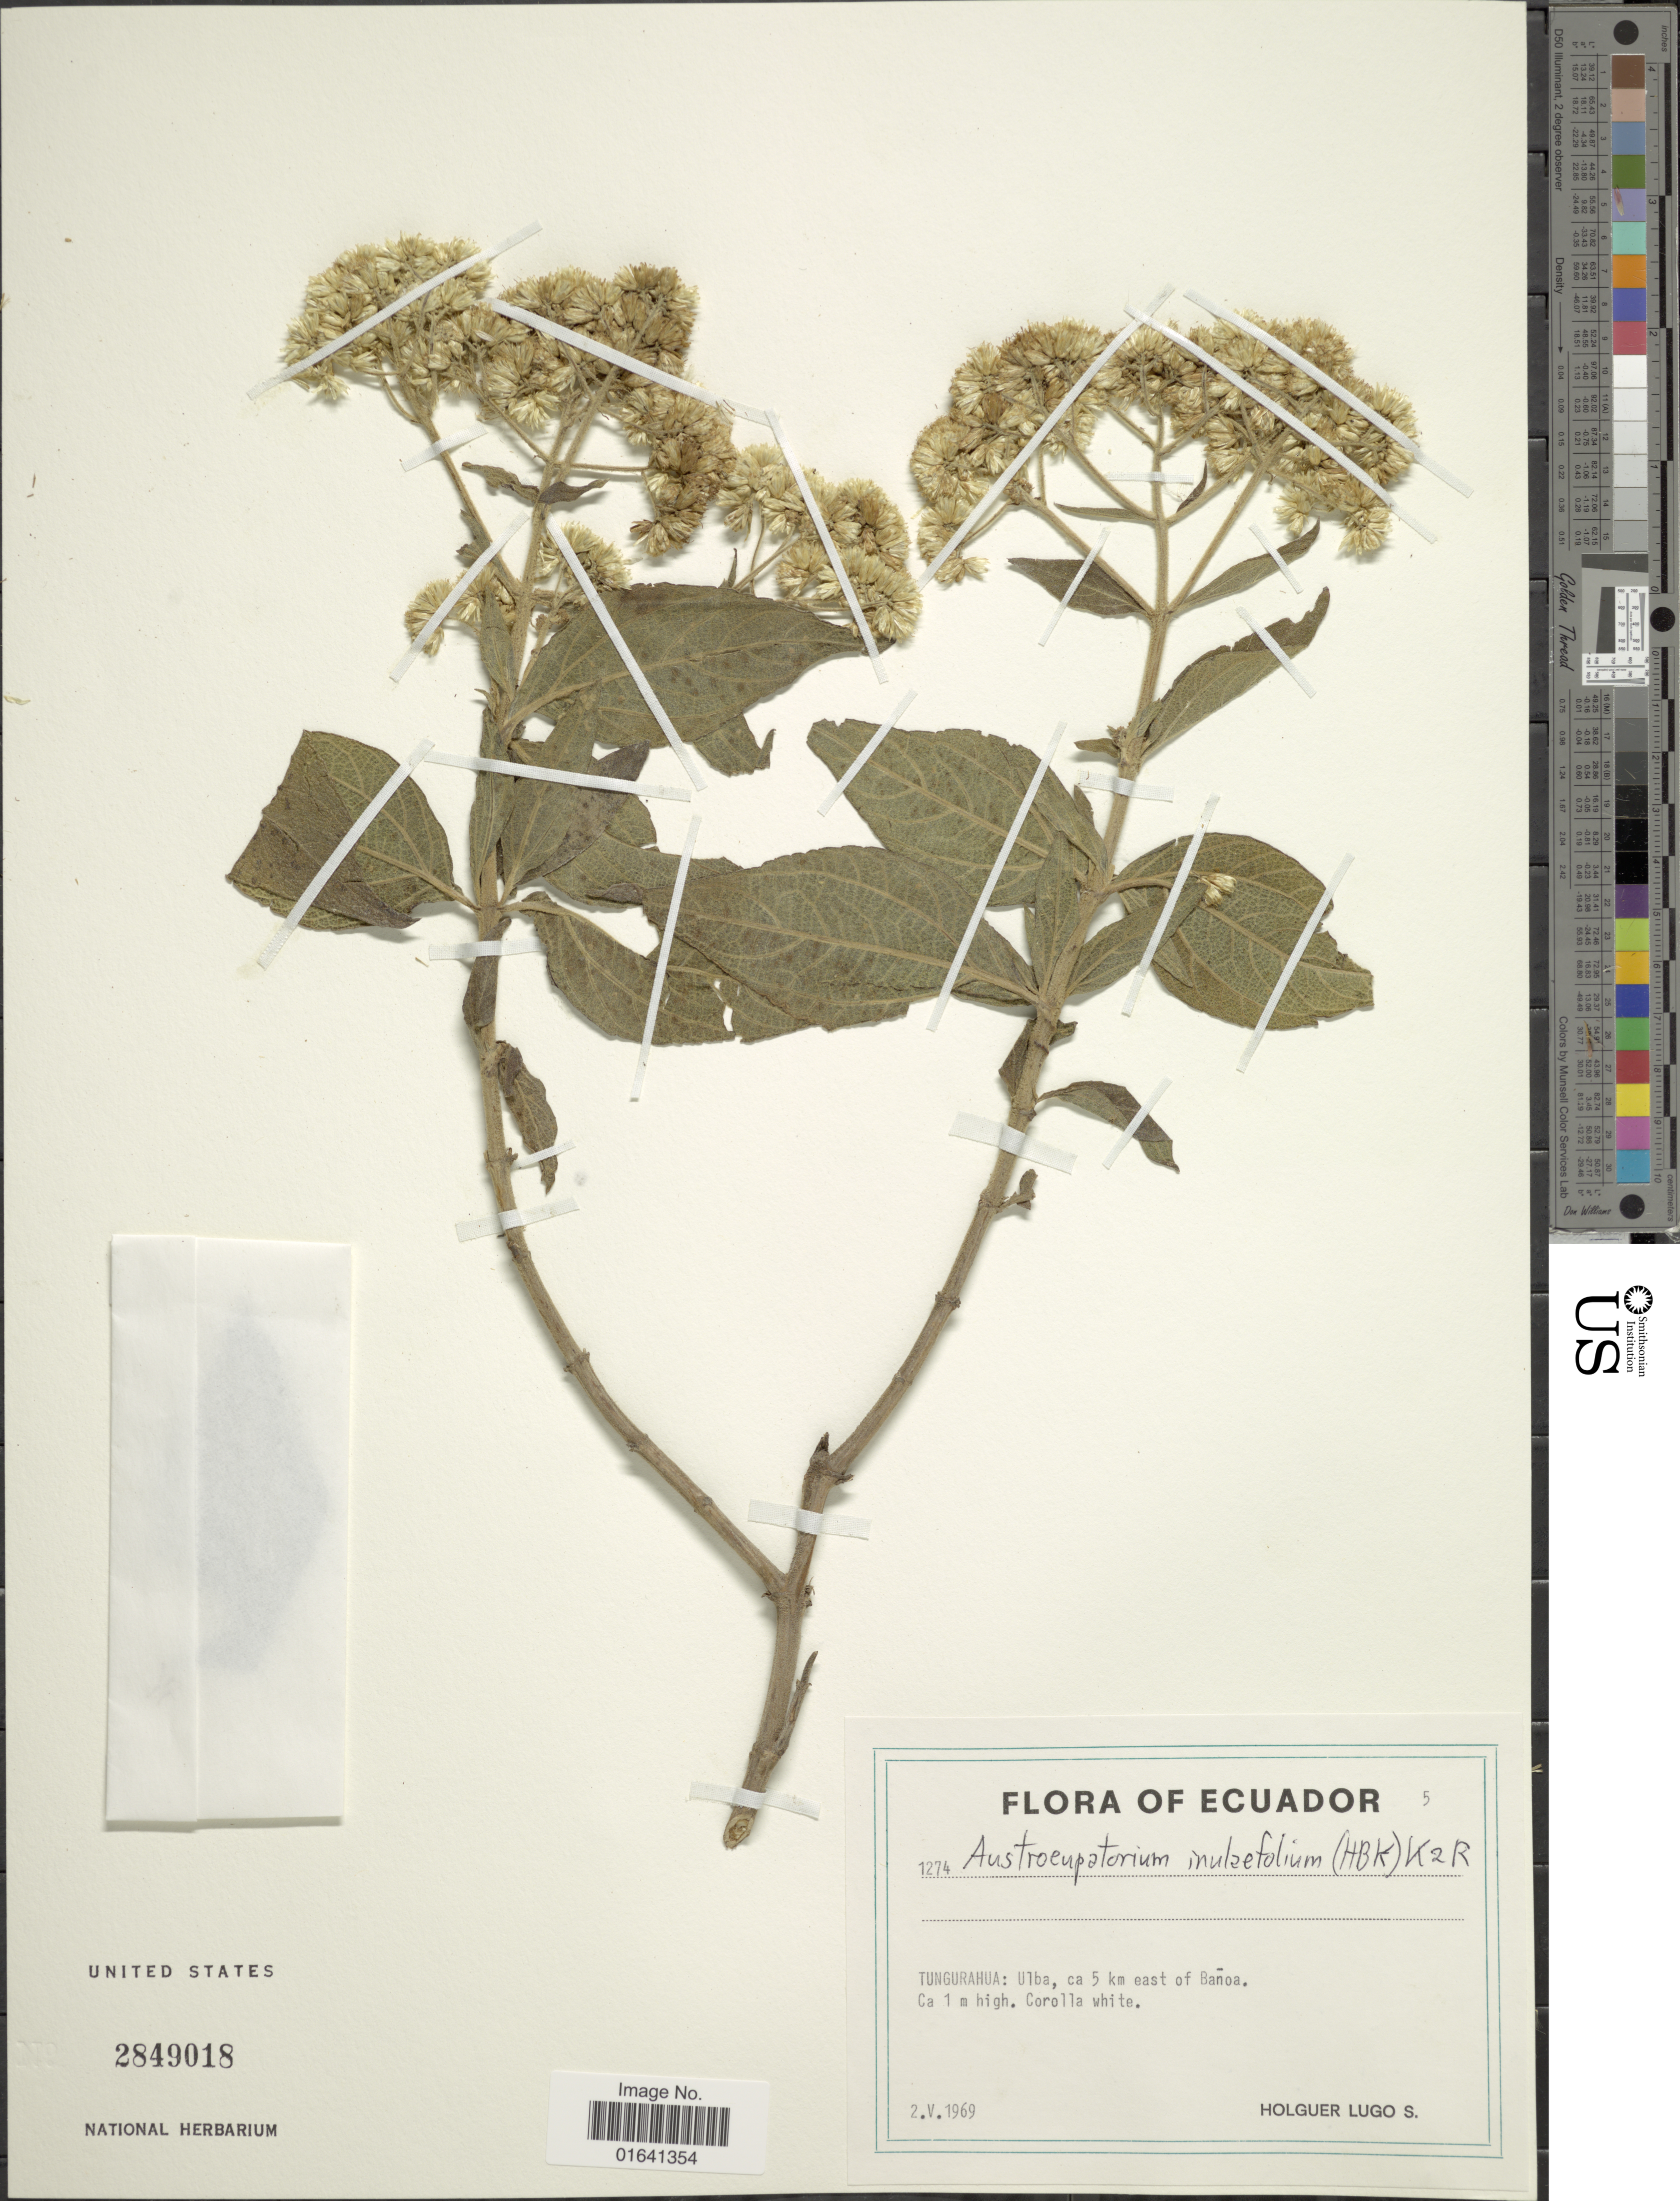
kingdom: Plantae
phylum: Tracheophyta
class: Magnoliopsida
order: Asterales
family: Asteraceae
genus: Austroeupatorium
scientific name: Austroeupatorium inulaefolium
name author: (Kunth) R.M. King & H. Rob.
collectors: H. Lugo S.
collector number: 1274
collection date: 1969-05-02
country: Ecuador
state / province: Tungurahua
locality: Ulba, ca 5 km east of Bañoa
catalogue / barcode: US 2849018